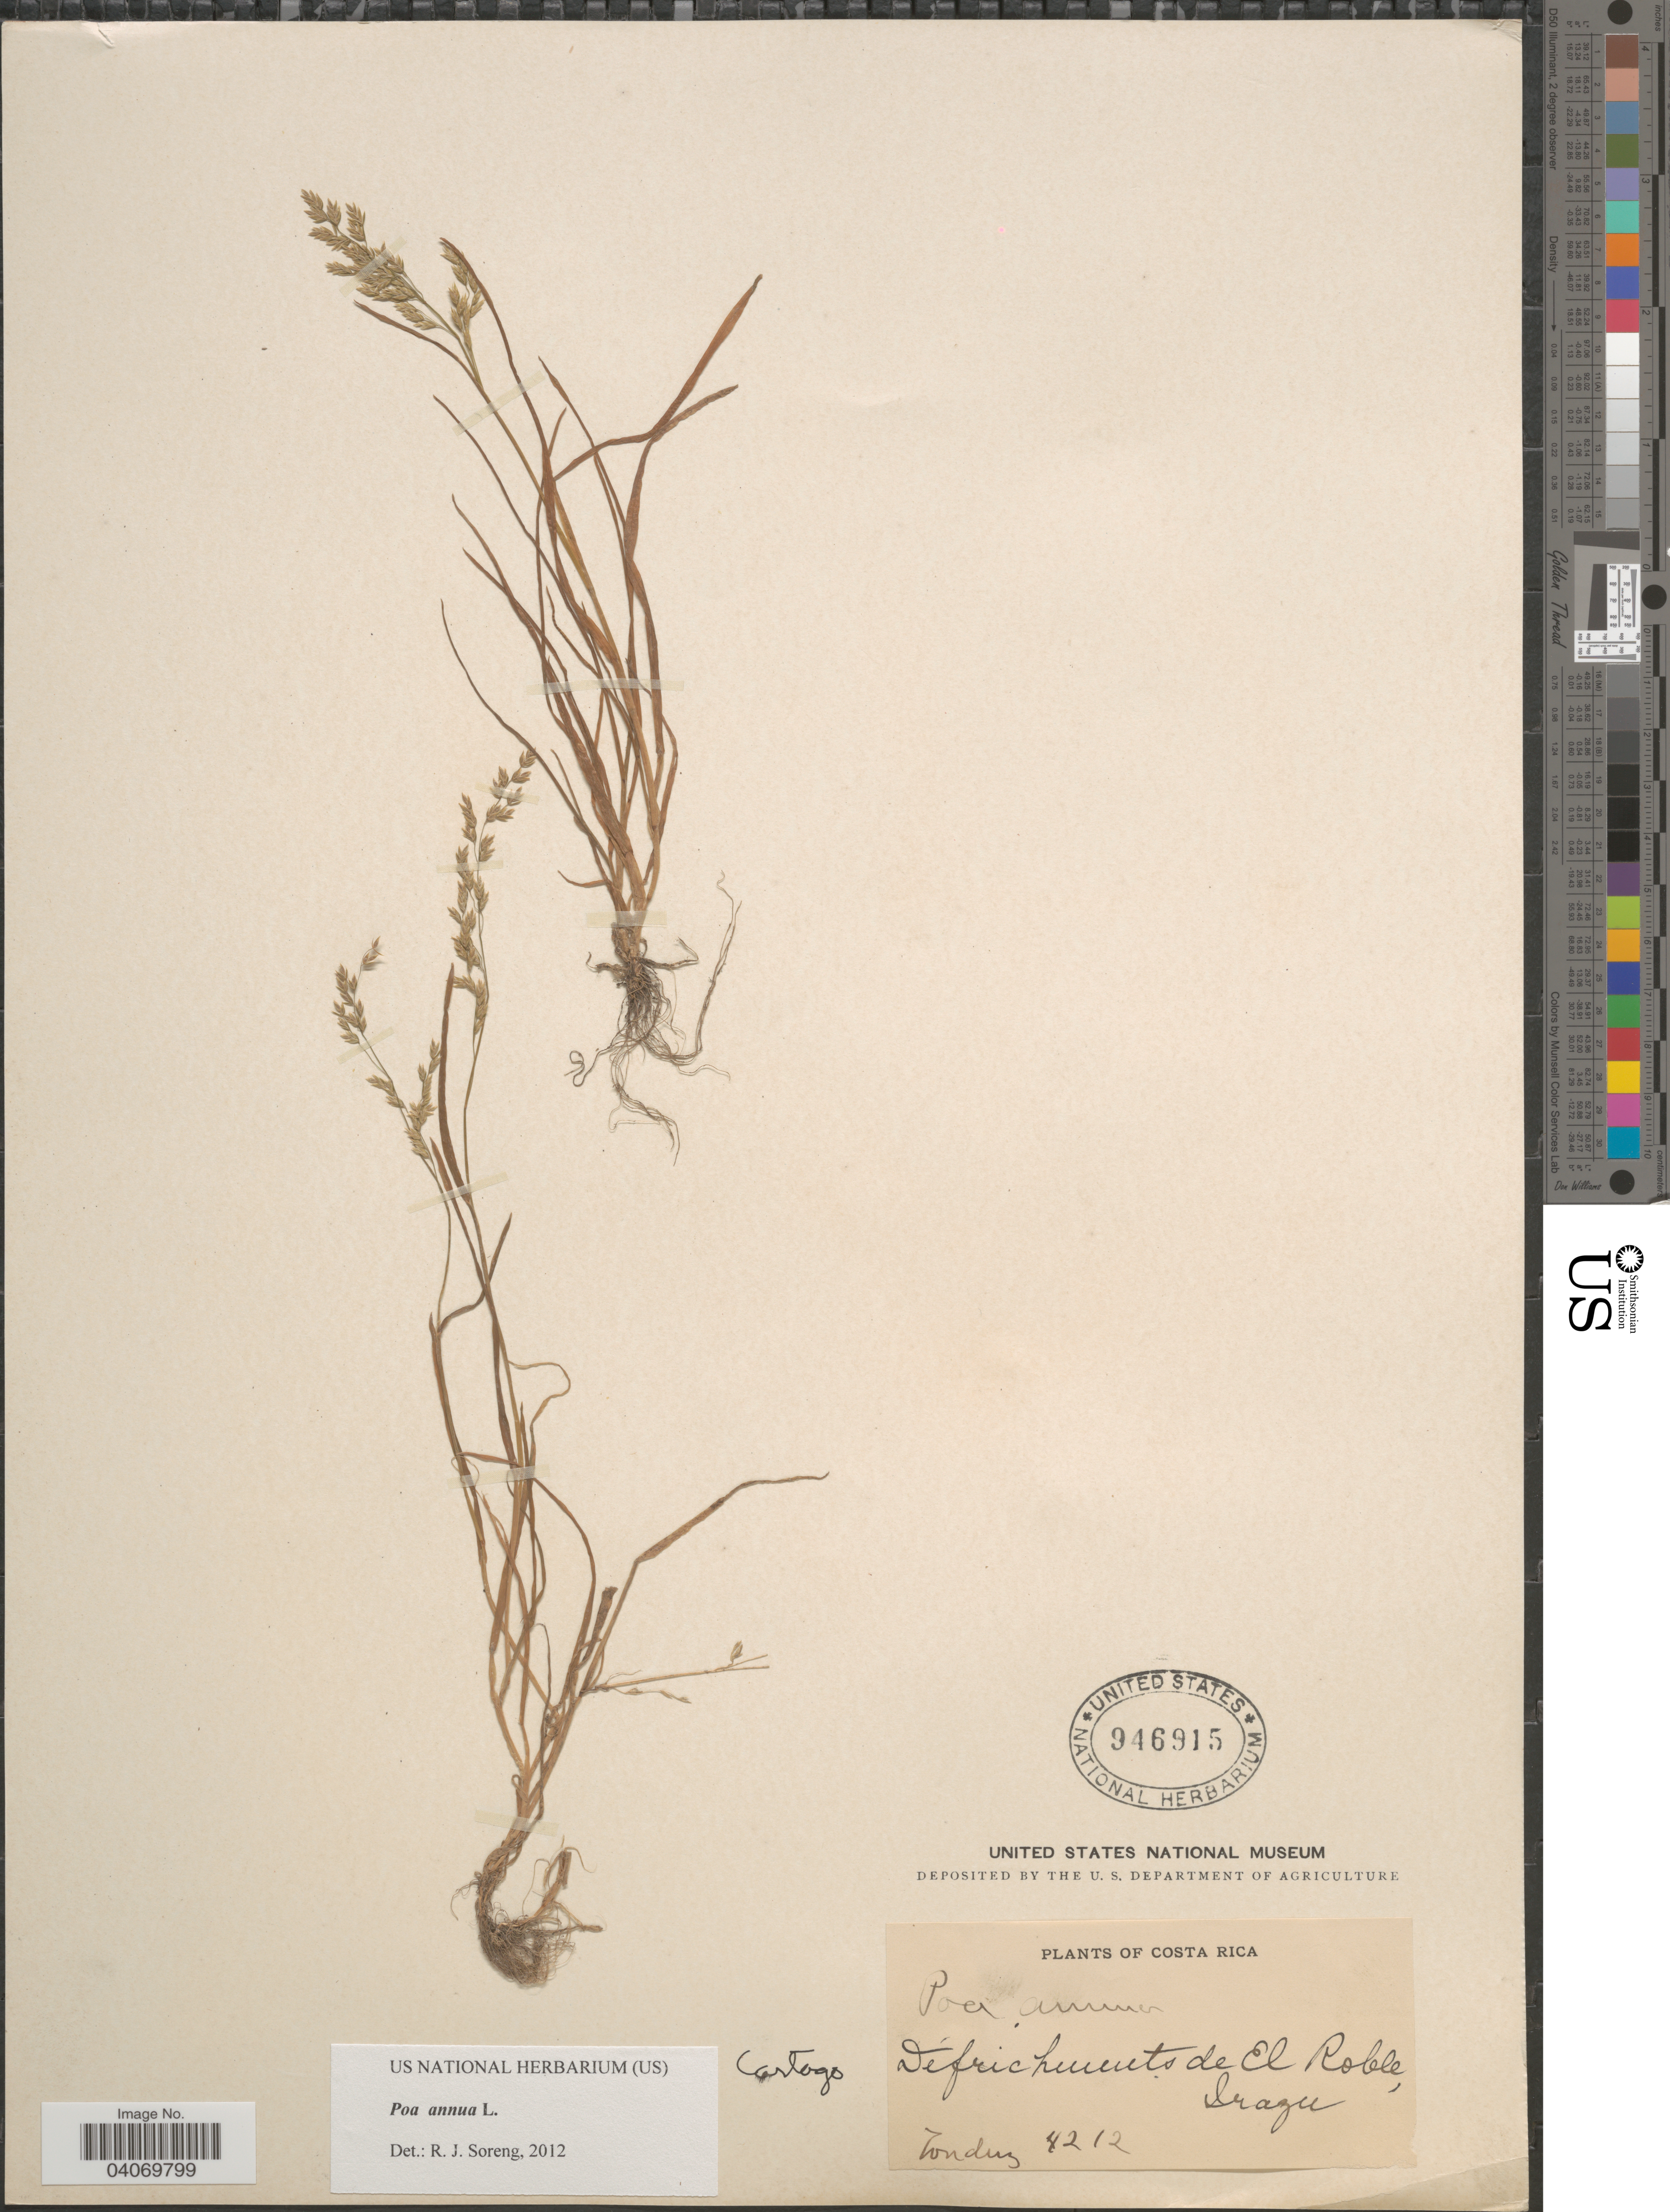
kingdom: Plantae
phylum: Tracheophyta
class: Liliopsida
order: Poales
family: Poaceae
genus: Poa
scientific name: Poa annua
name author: L.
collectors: Tonduz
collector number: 4212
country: Costa Rica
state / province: Cartago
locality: Défrichements de El Roble, Irazu.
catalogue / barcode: US 946915